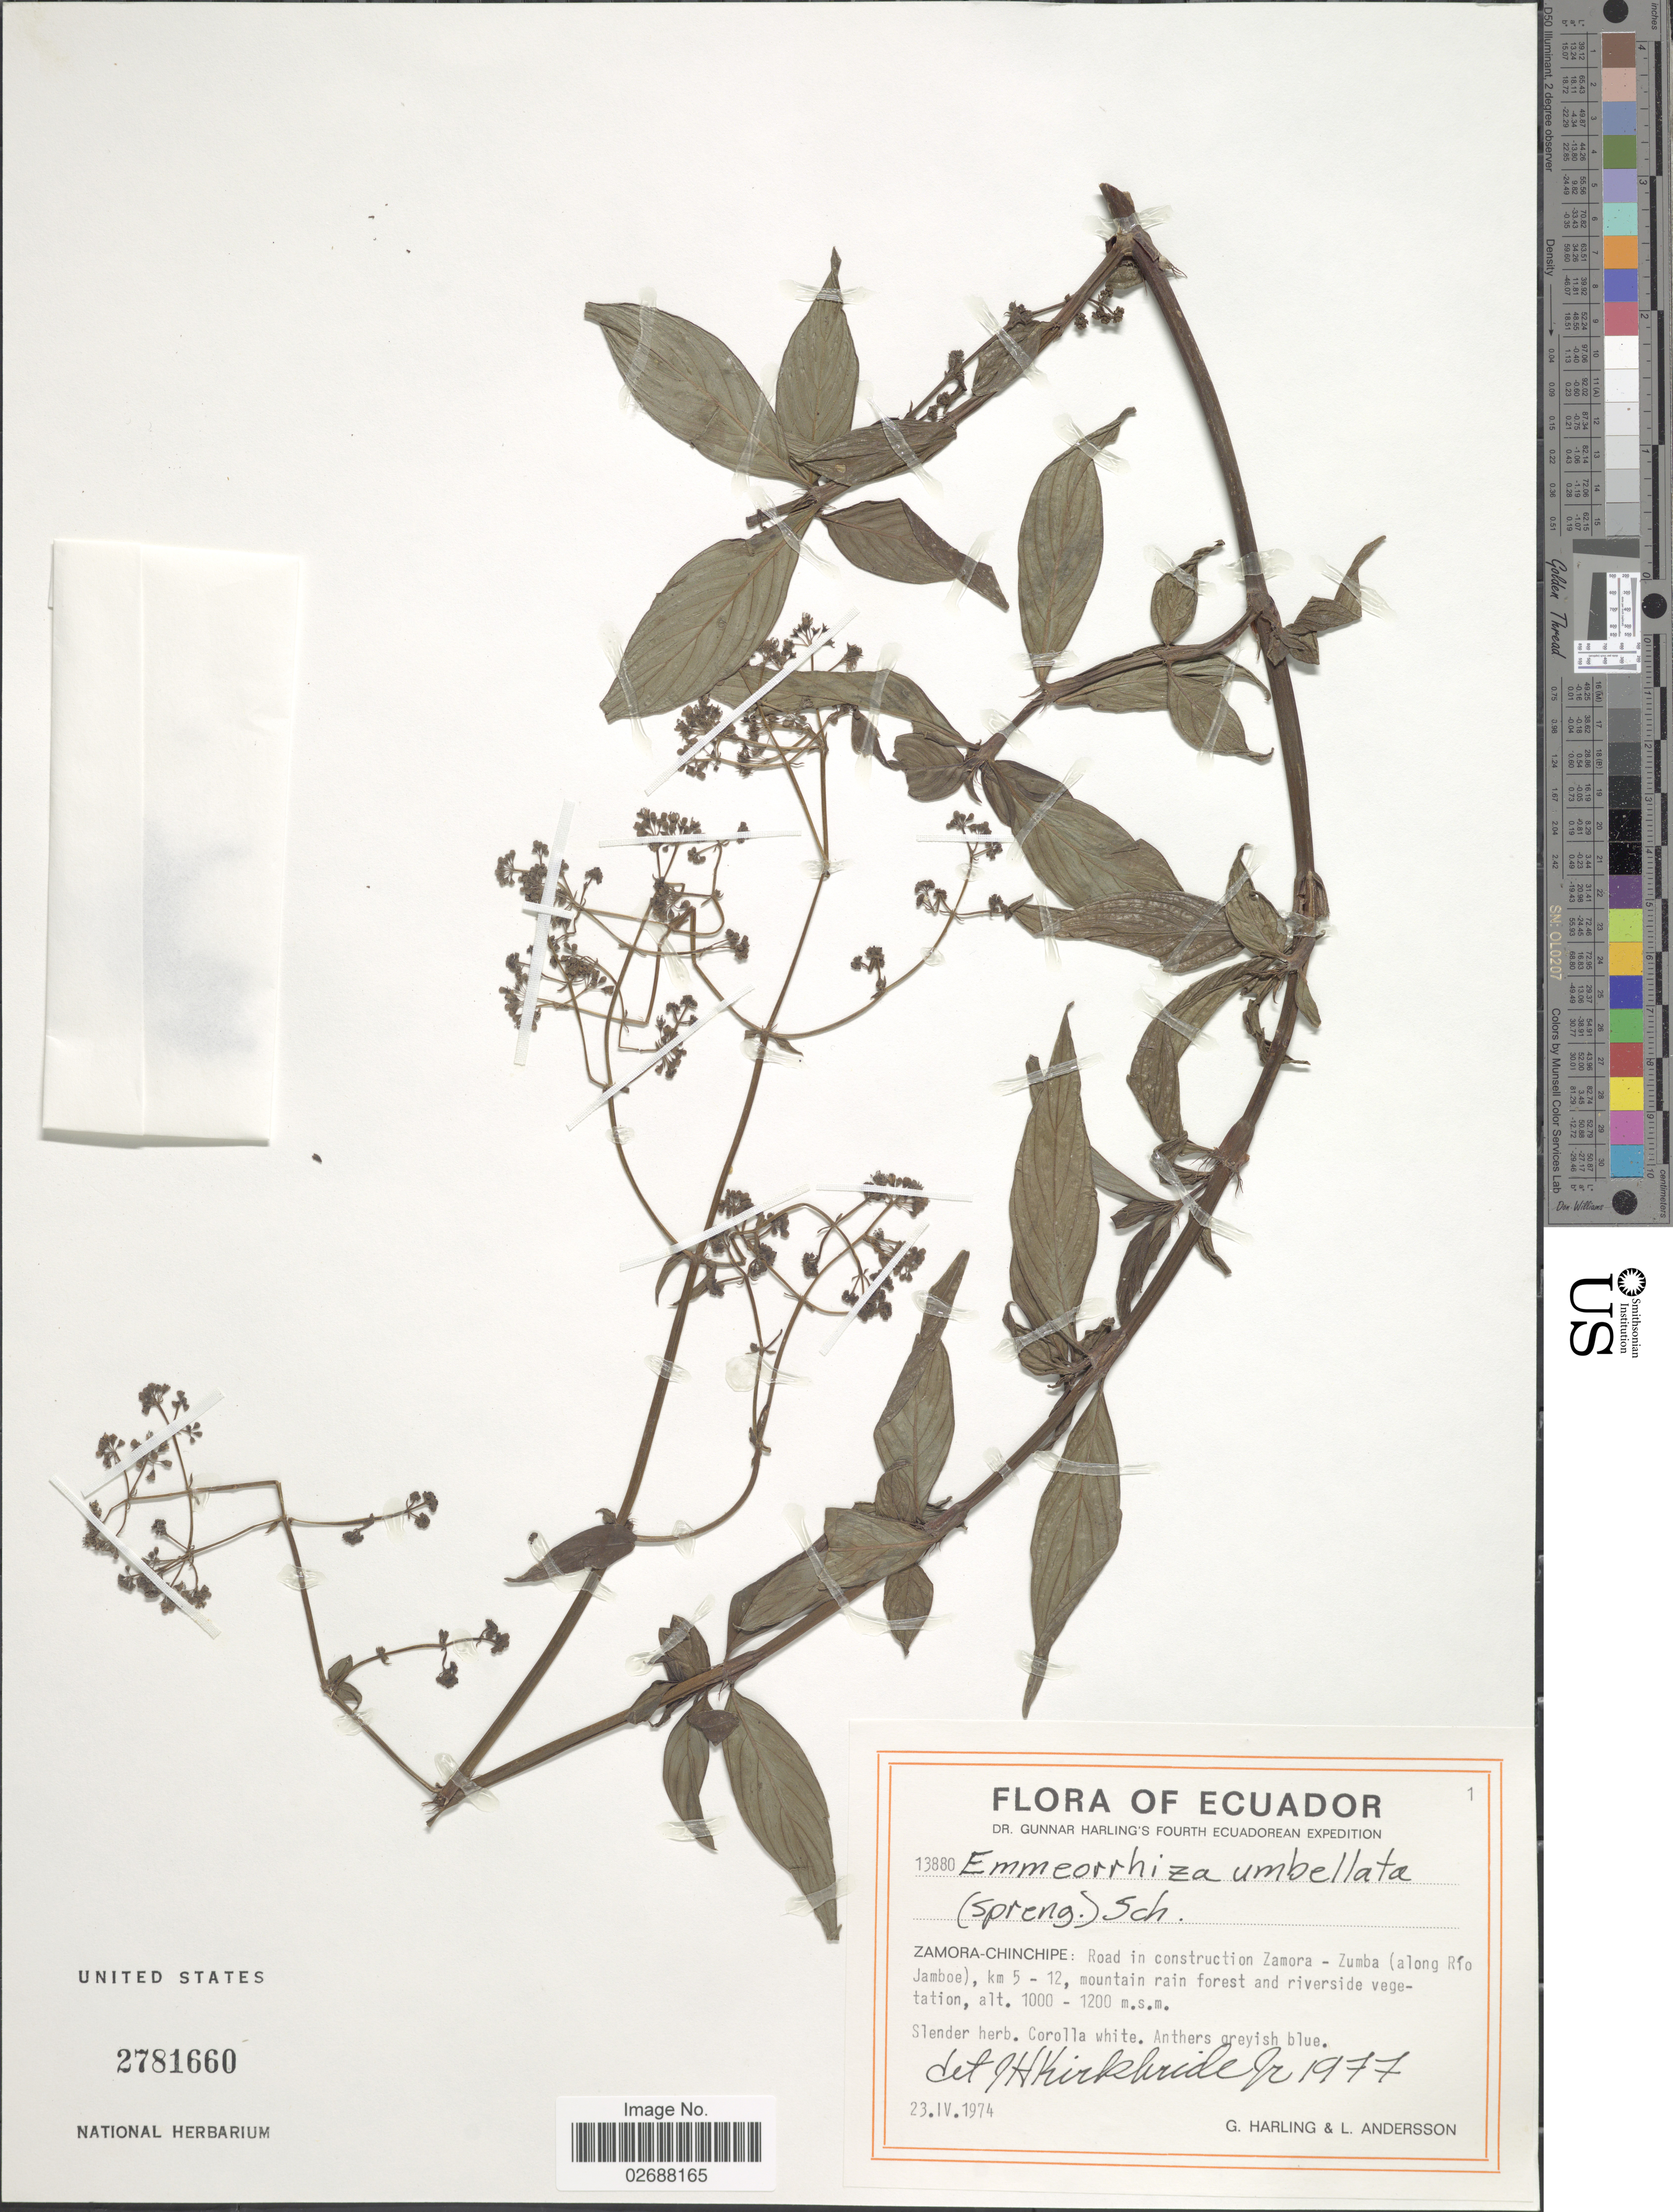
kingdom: Plantae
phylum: Tracheophyta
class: Magnoliopsida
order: Gentianales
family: Rubiaceae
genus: Emmeorhiza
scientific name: Emmeorhiza umbellata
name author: (Spreng.) K. Schum.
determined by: Kirkbride, J. H.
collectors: G. Harling & L. Andersson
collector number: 13880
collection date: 1974-04-23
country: Ecuador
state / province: Zamora-Chinchipe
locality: Road in construction - Zumba (along Rio Jamboe) km 5 - 12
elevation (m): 1000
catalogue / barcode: US 2781660